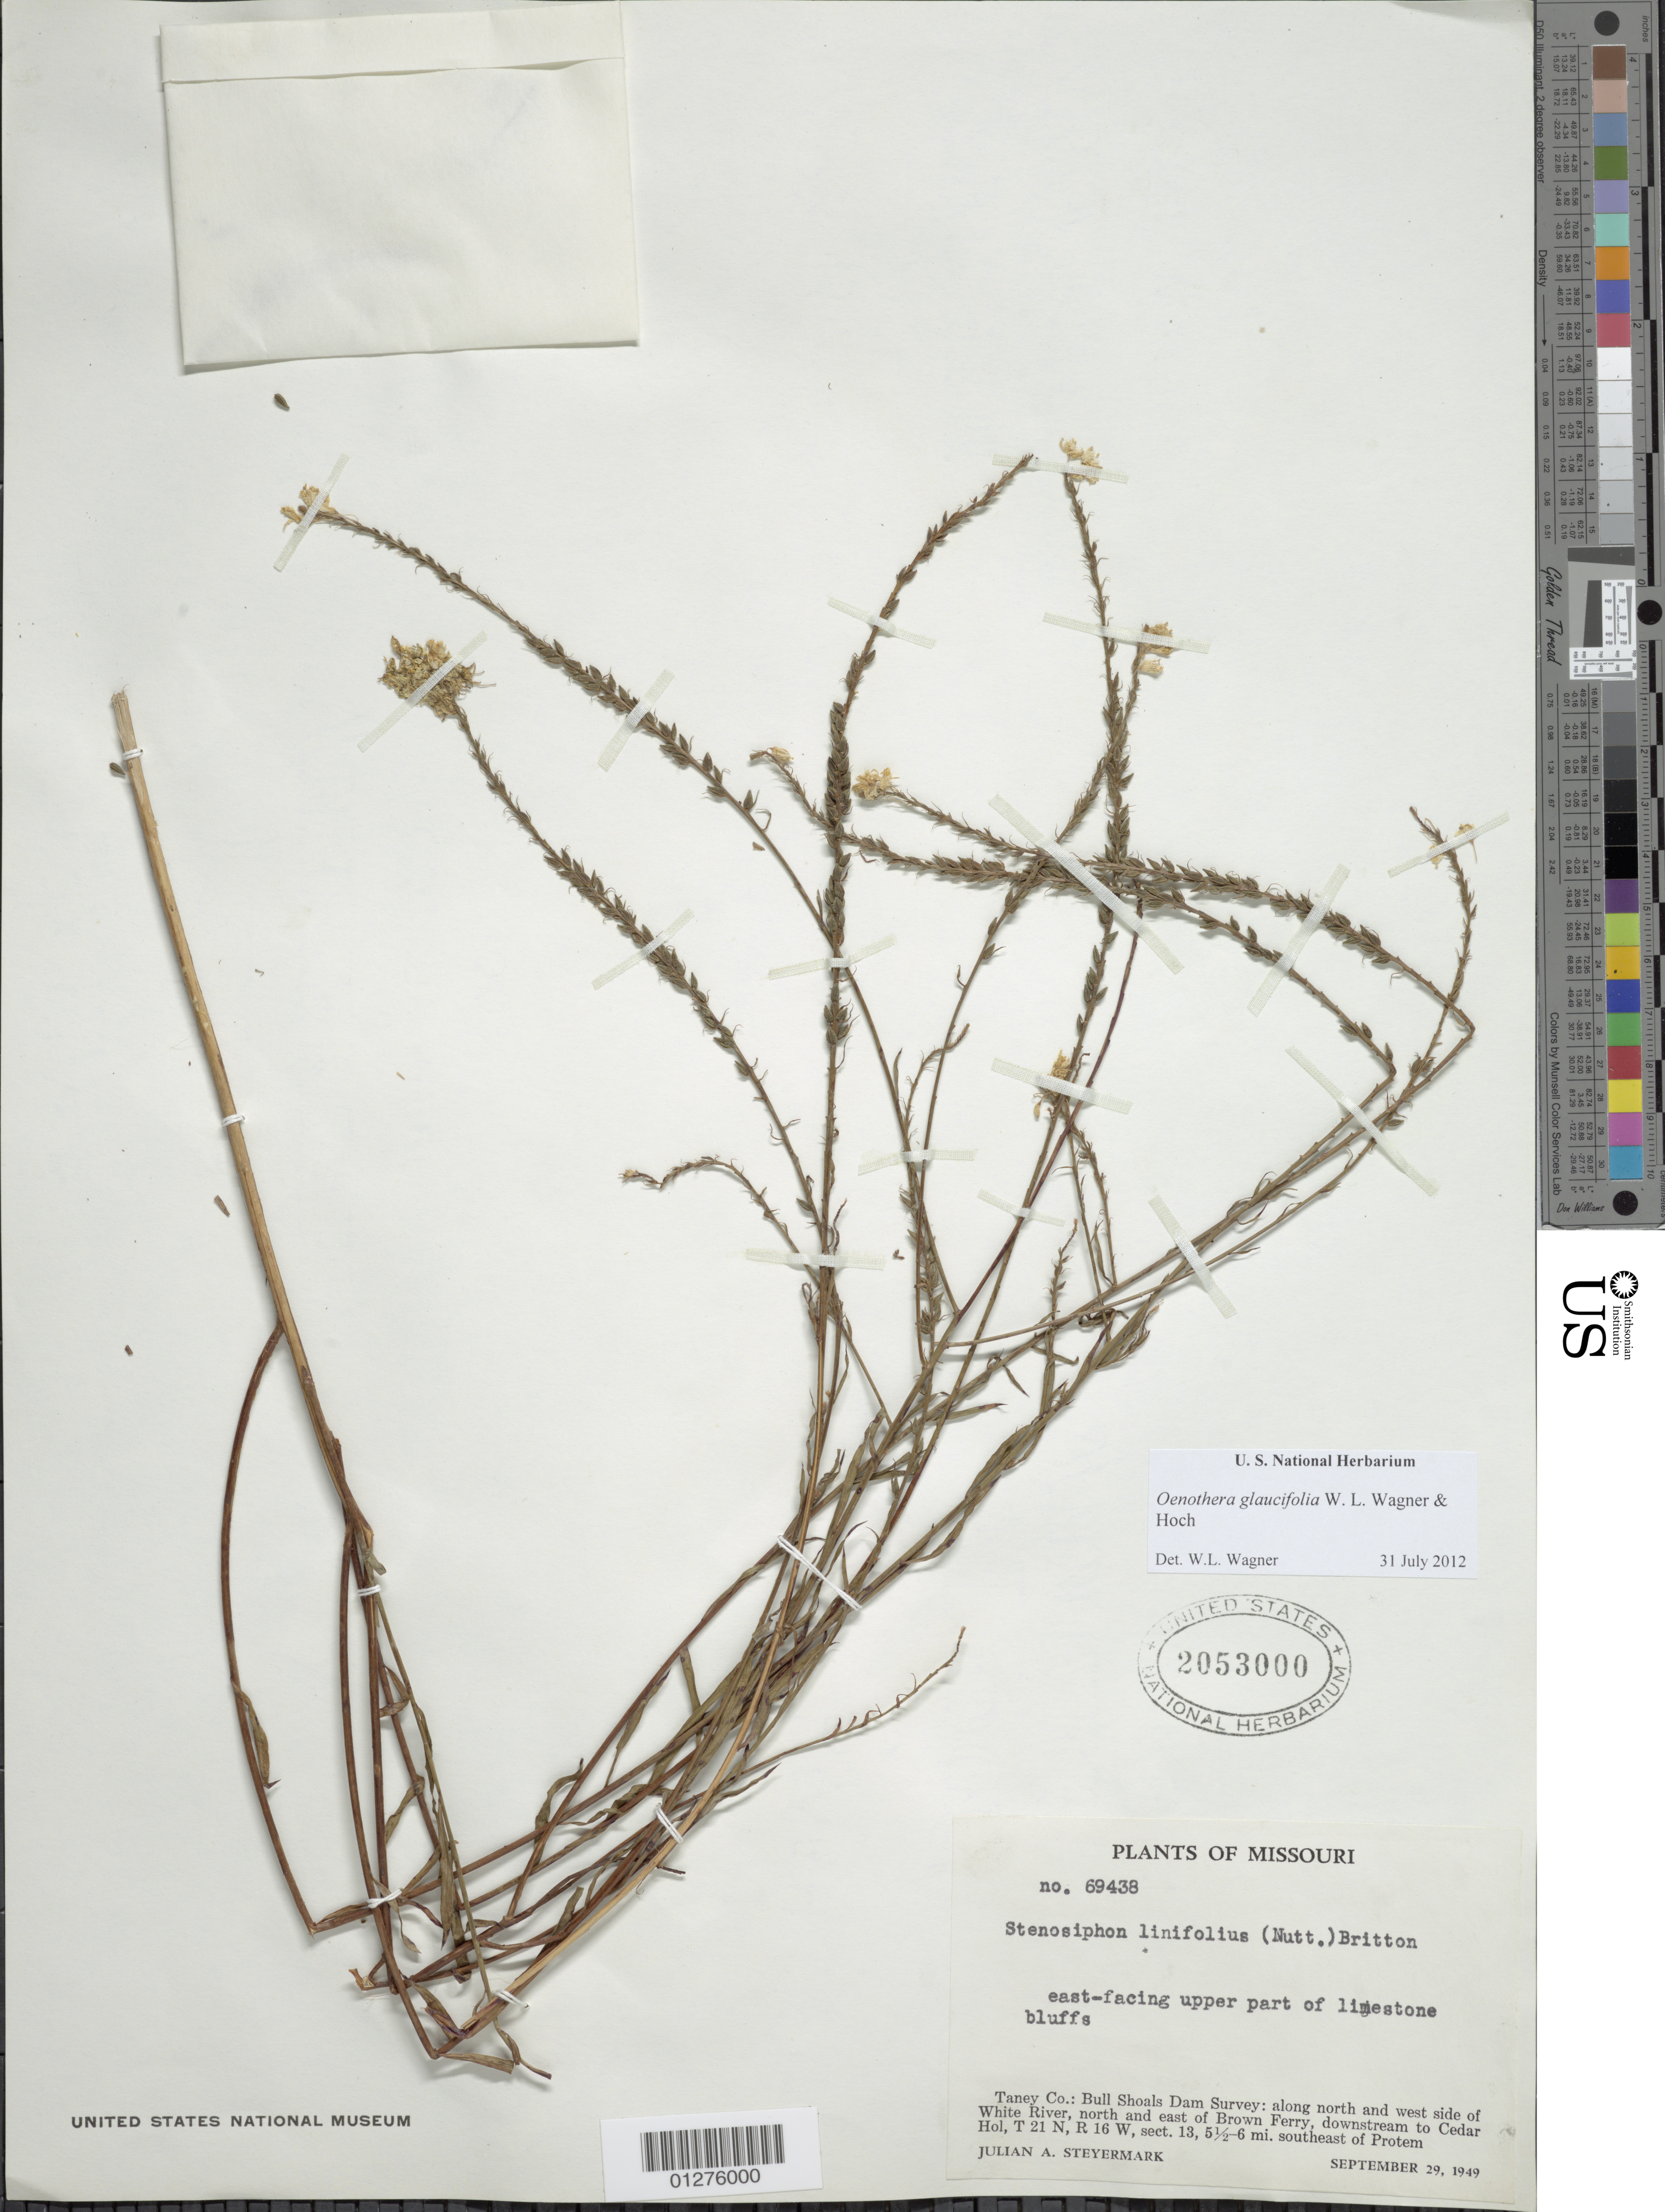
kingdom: Plantae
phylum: Tracheophyta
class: Magnoliopsida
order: Myrtales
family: Onagraceae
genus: Oenothera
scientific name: Oenothera glaucifolia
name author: W.L. Wagner & Hoch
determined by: Wagner, W. L., (BOT), Smithsonian Institution - National Museum of Natural History (UNITED STATES)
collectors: J. Steyermark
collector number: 69438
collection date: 1949-09-26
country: United States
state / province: Missouri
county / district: Taney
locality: Bull Shoals Dam Survey: along north and west side of White River, north and east of Brown Ferry, downstream to Cedar Hol, T 21 N, R 16 W, sect. 13, 51/2- 6 mi. southeast of Protem.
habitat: East facing upper part of limestone bluffs.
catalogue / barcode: US 2053000